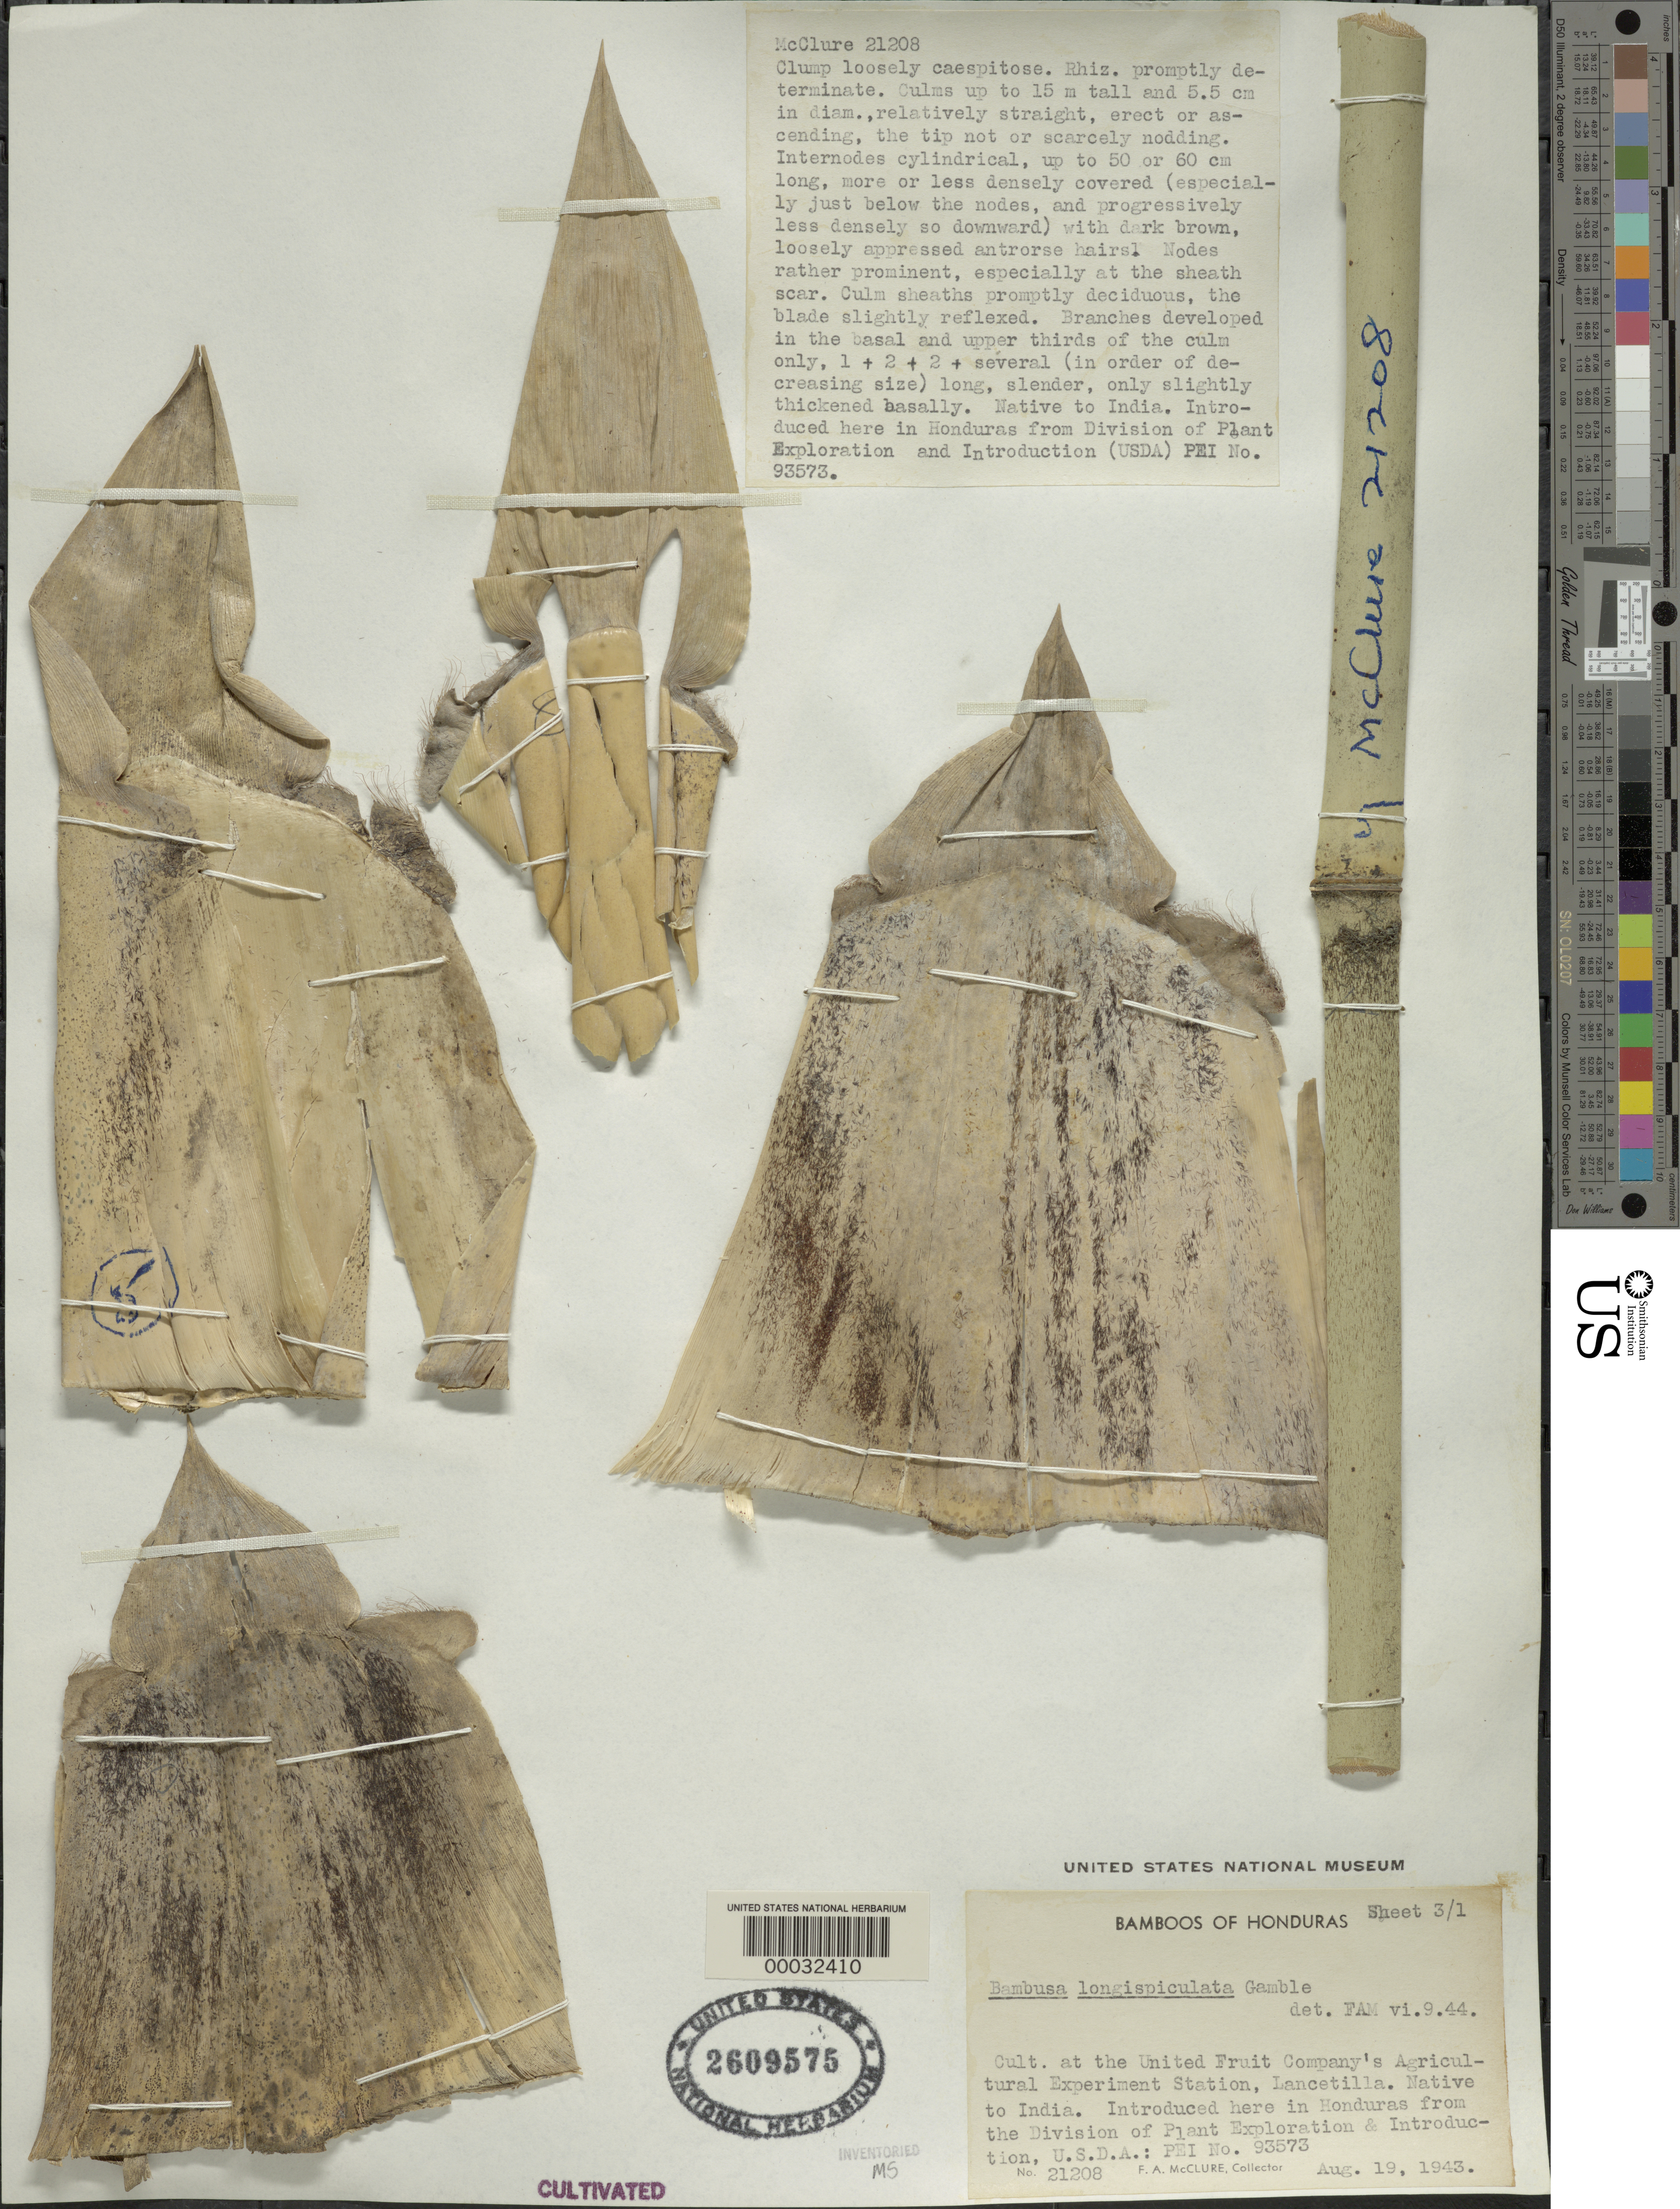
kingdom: Plantae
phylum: Tracheophyta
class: Liliopsida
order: Poales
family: Poaceae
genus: Bambusa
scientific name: Bambusa longispiculata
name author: Gamble ex Brandis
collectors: F. A. McClure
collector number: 21208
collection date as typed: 19 Aug 1943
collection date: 1943-08-19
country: Honduras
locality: United fruit company's agricultural experimental sta.-Lancetilla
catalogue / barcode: US 2609575